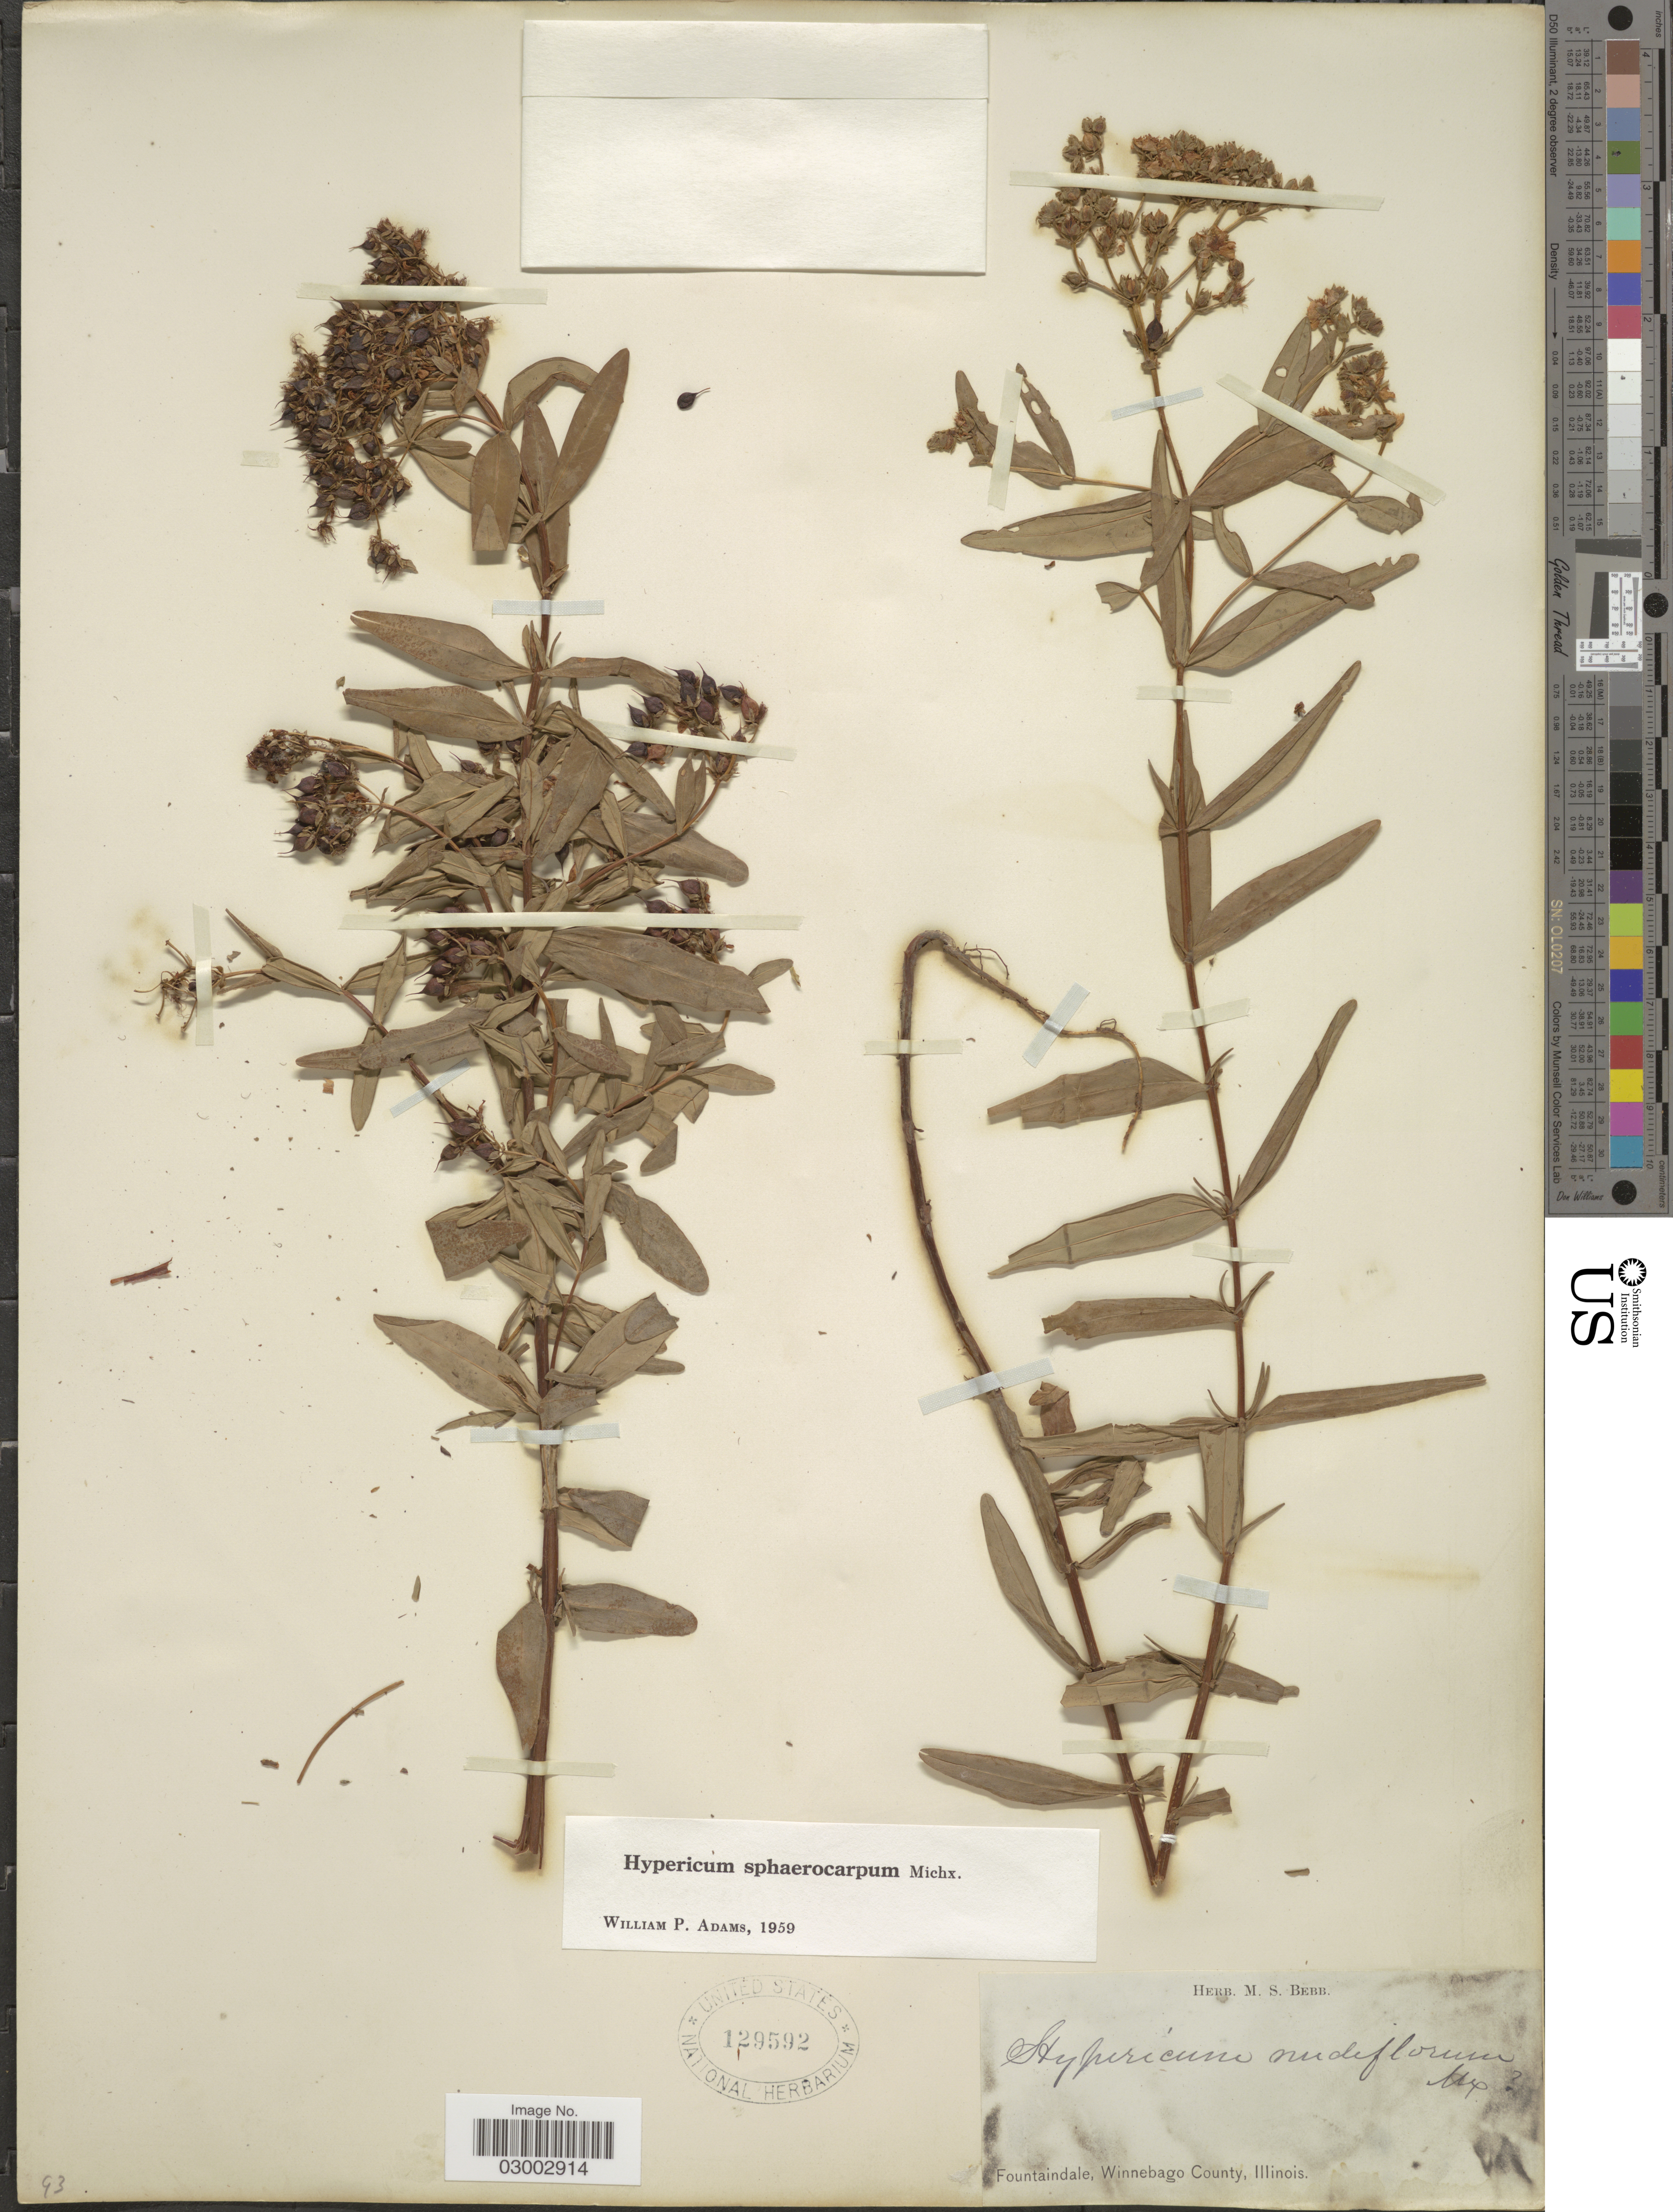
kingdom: Plantae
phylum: Tracheophyta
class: Magnoliopsida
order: Malpighiales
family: Hypericaceae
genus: Hypericum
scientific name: Hypericum sphaerocarpum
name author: Michx.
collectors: ex Herb. M. S. Bebb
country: United States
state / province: Illinois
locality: Fountaindale, Winnebago.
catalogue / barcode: US 129592